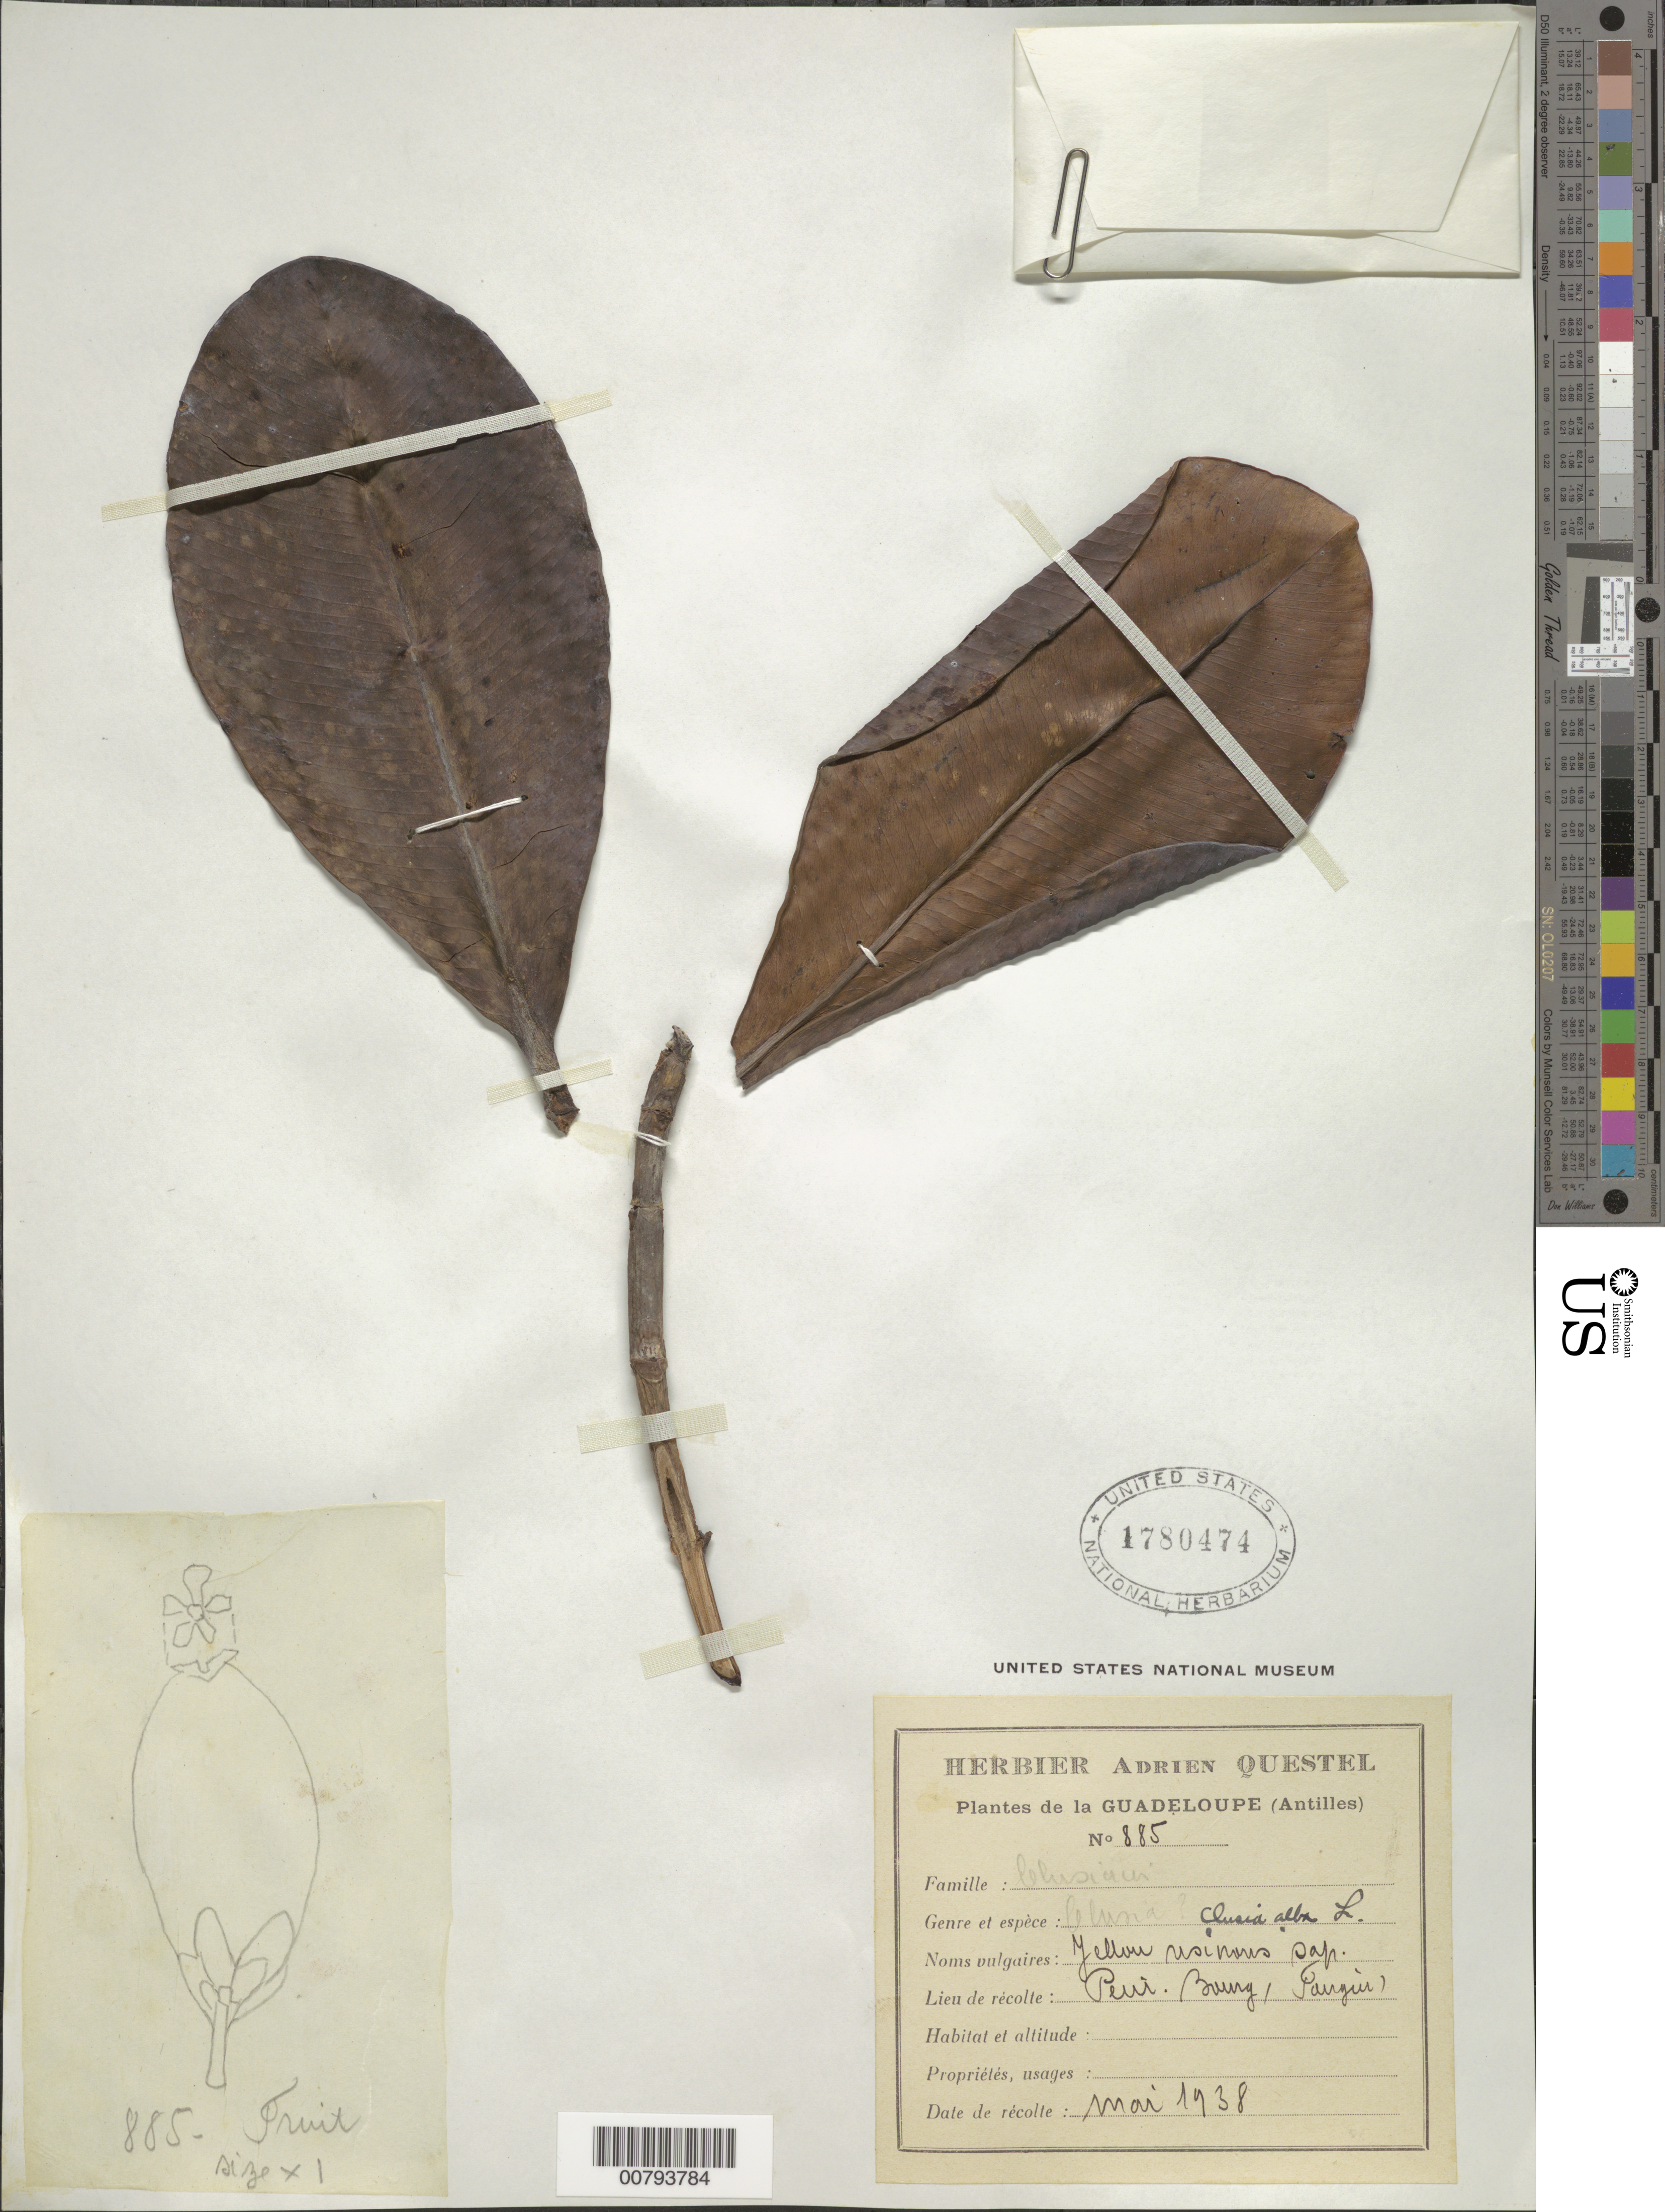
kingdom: Plantae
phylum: Tracheophyta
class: Magnoliopsida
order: Malpighiales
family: Clusiaceae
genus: Clusia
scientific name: Clusia major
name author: L.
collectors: A. Questel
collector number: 885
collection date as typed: May 1938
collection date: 1938-05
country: Guadeloupe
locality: Peui. Bourg, Sangui (sp?)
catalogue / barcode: US 1780474